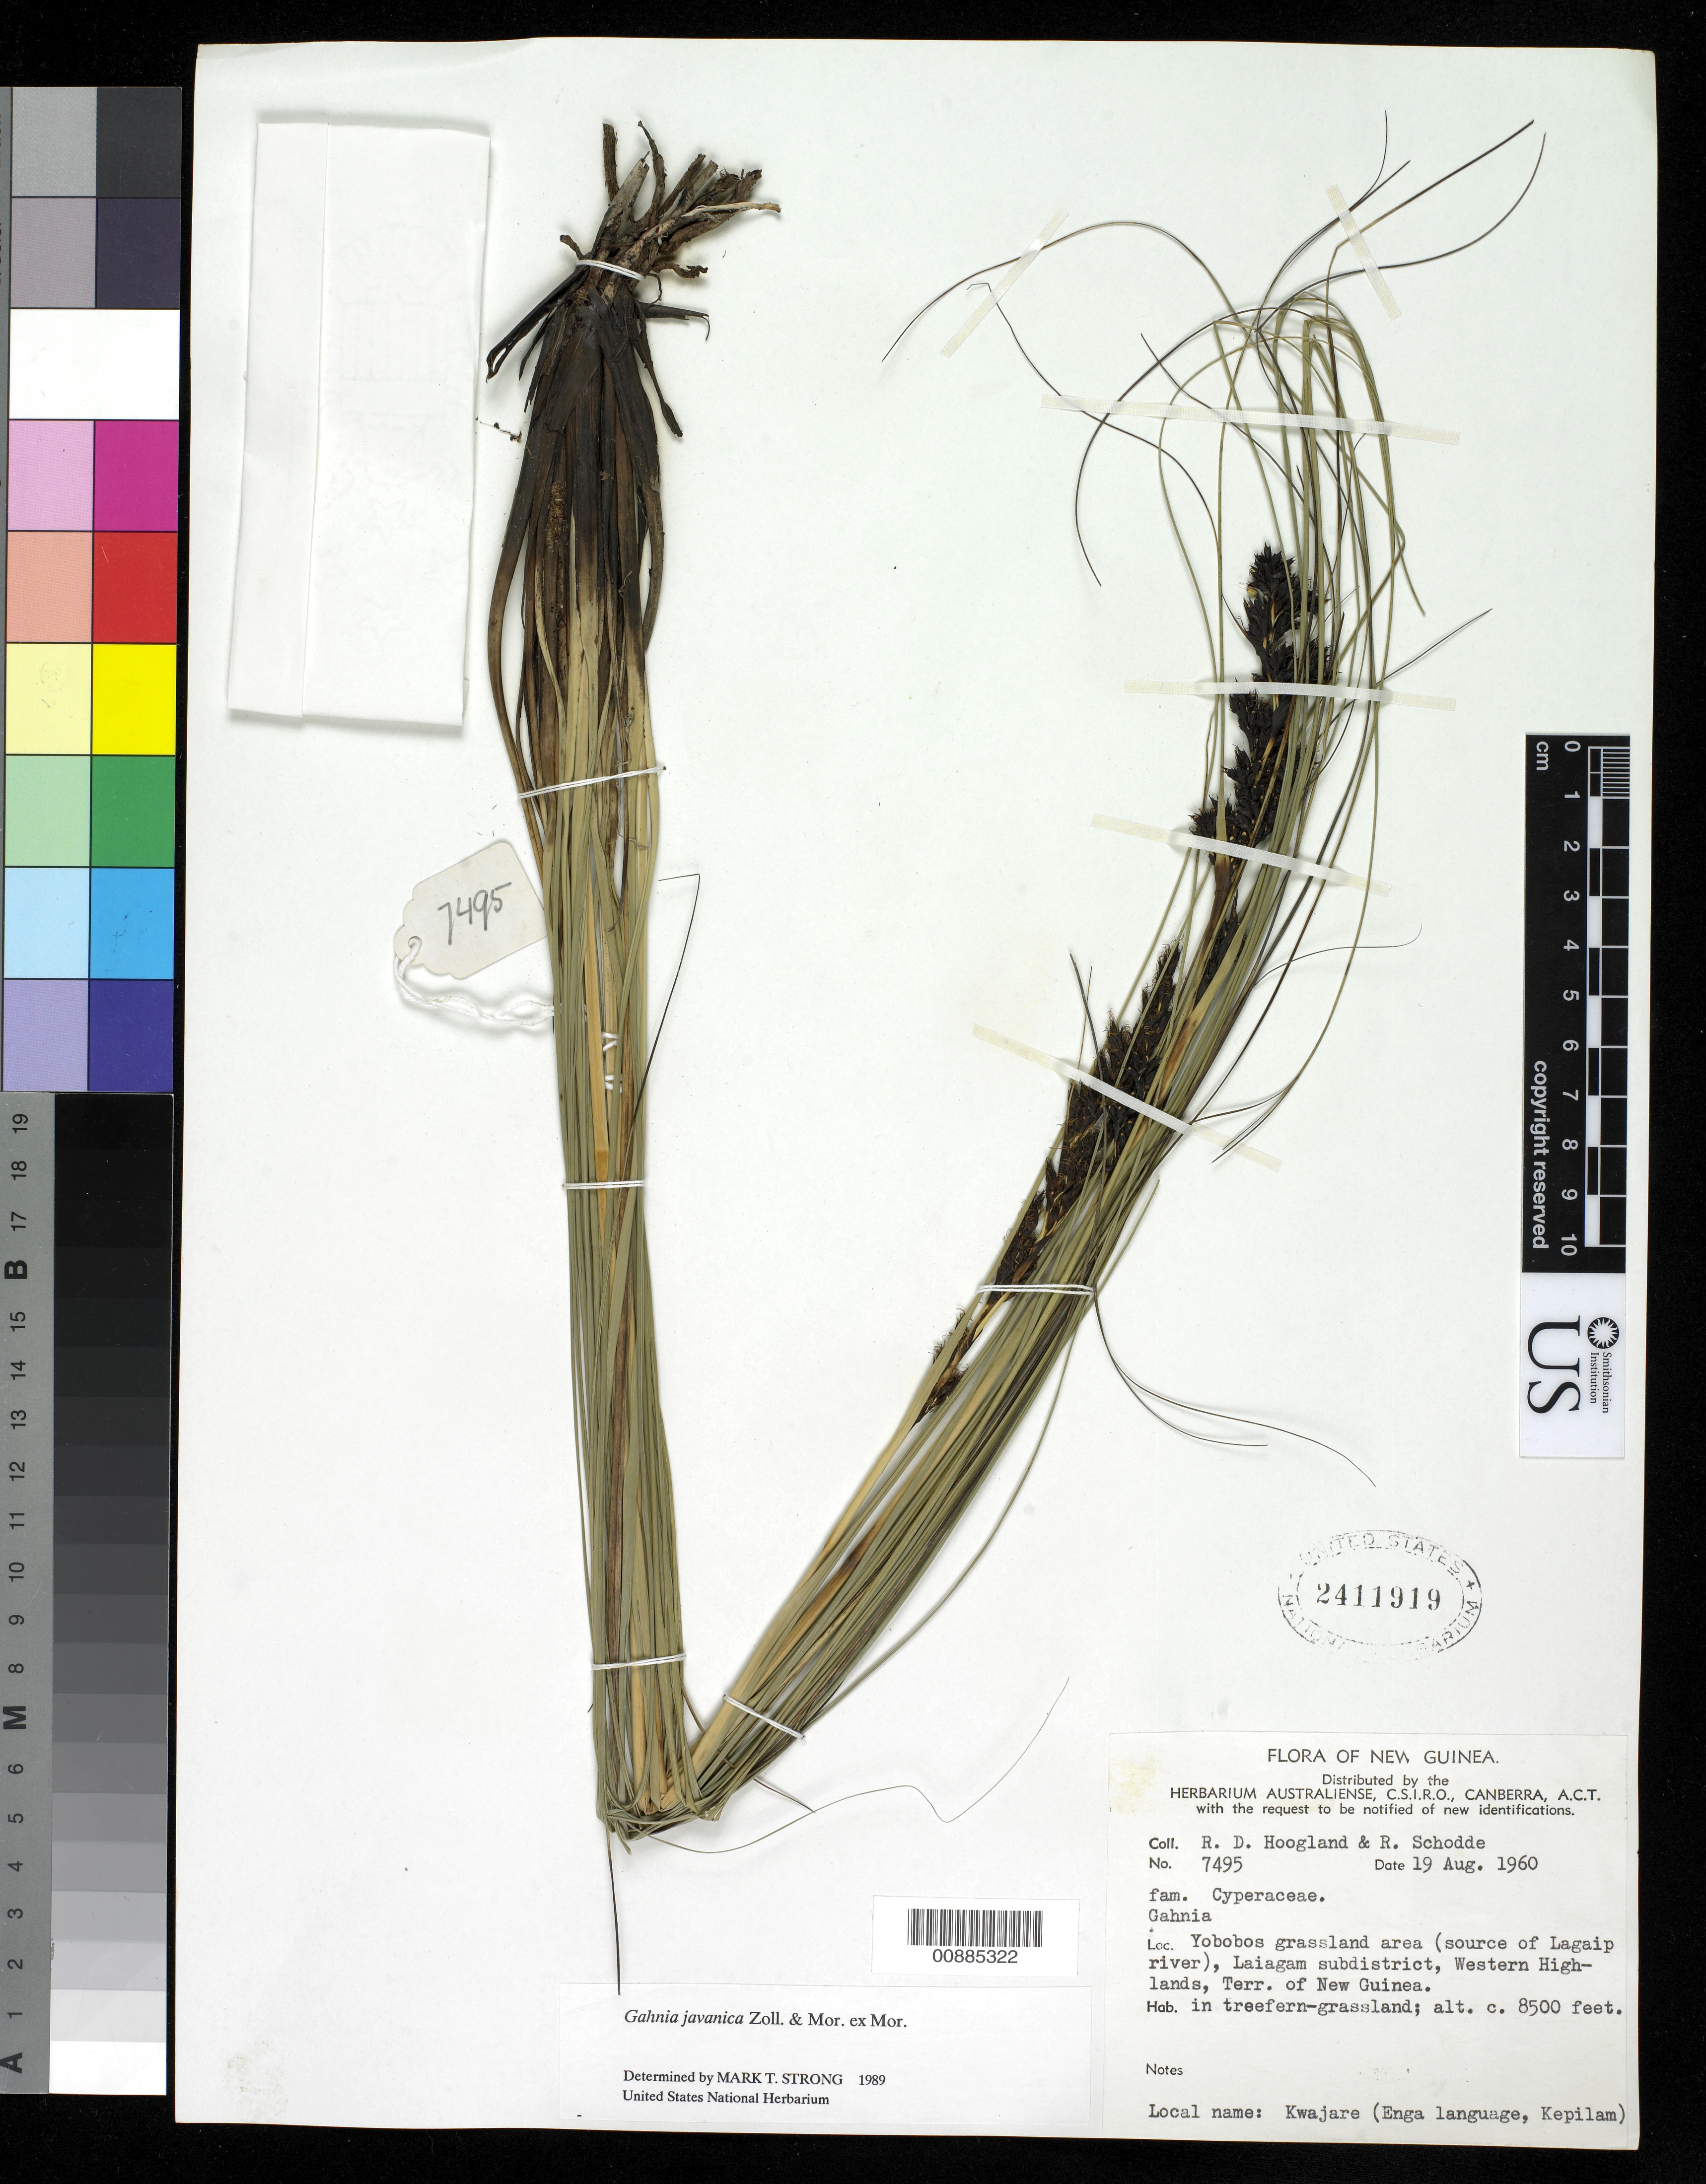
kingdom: Plantae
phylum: Tracheophyta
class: Liliopsida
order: Poales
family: Cyperaceae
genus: Gahnia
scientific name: Gahnia javanica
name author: Moritzi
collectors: R. D. Hoogland & R. Schodde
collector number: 7495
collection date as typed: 19 Aug 1960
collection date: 1960-08-19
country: Papua New Guinea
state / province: Enga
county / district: Laiagam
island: New Guinea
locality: Yobobos grassland area (source of Lagaip River)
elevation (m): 2591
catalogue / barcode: US 2411919